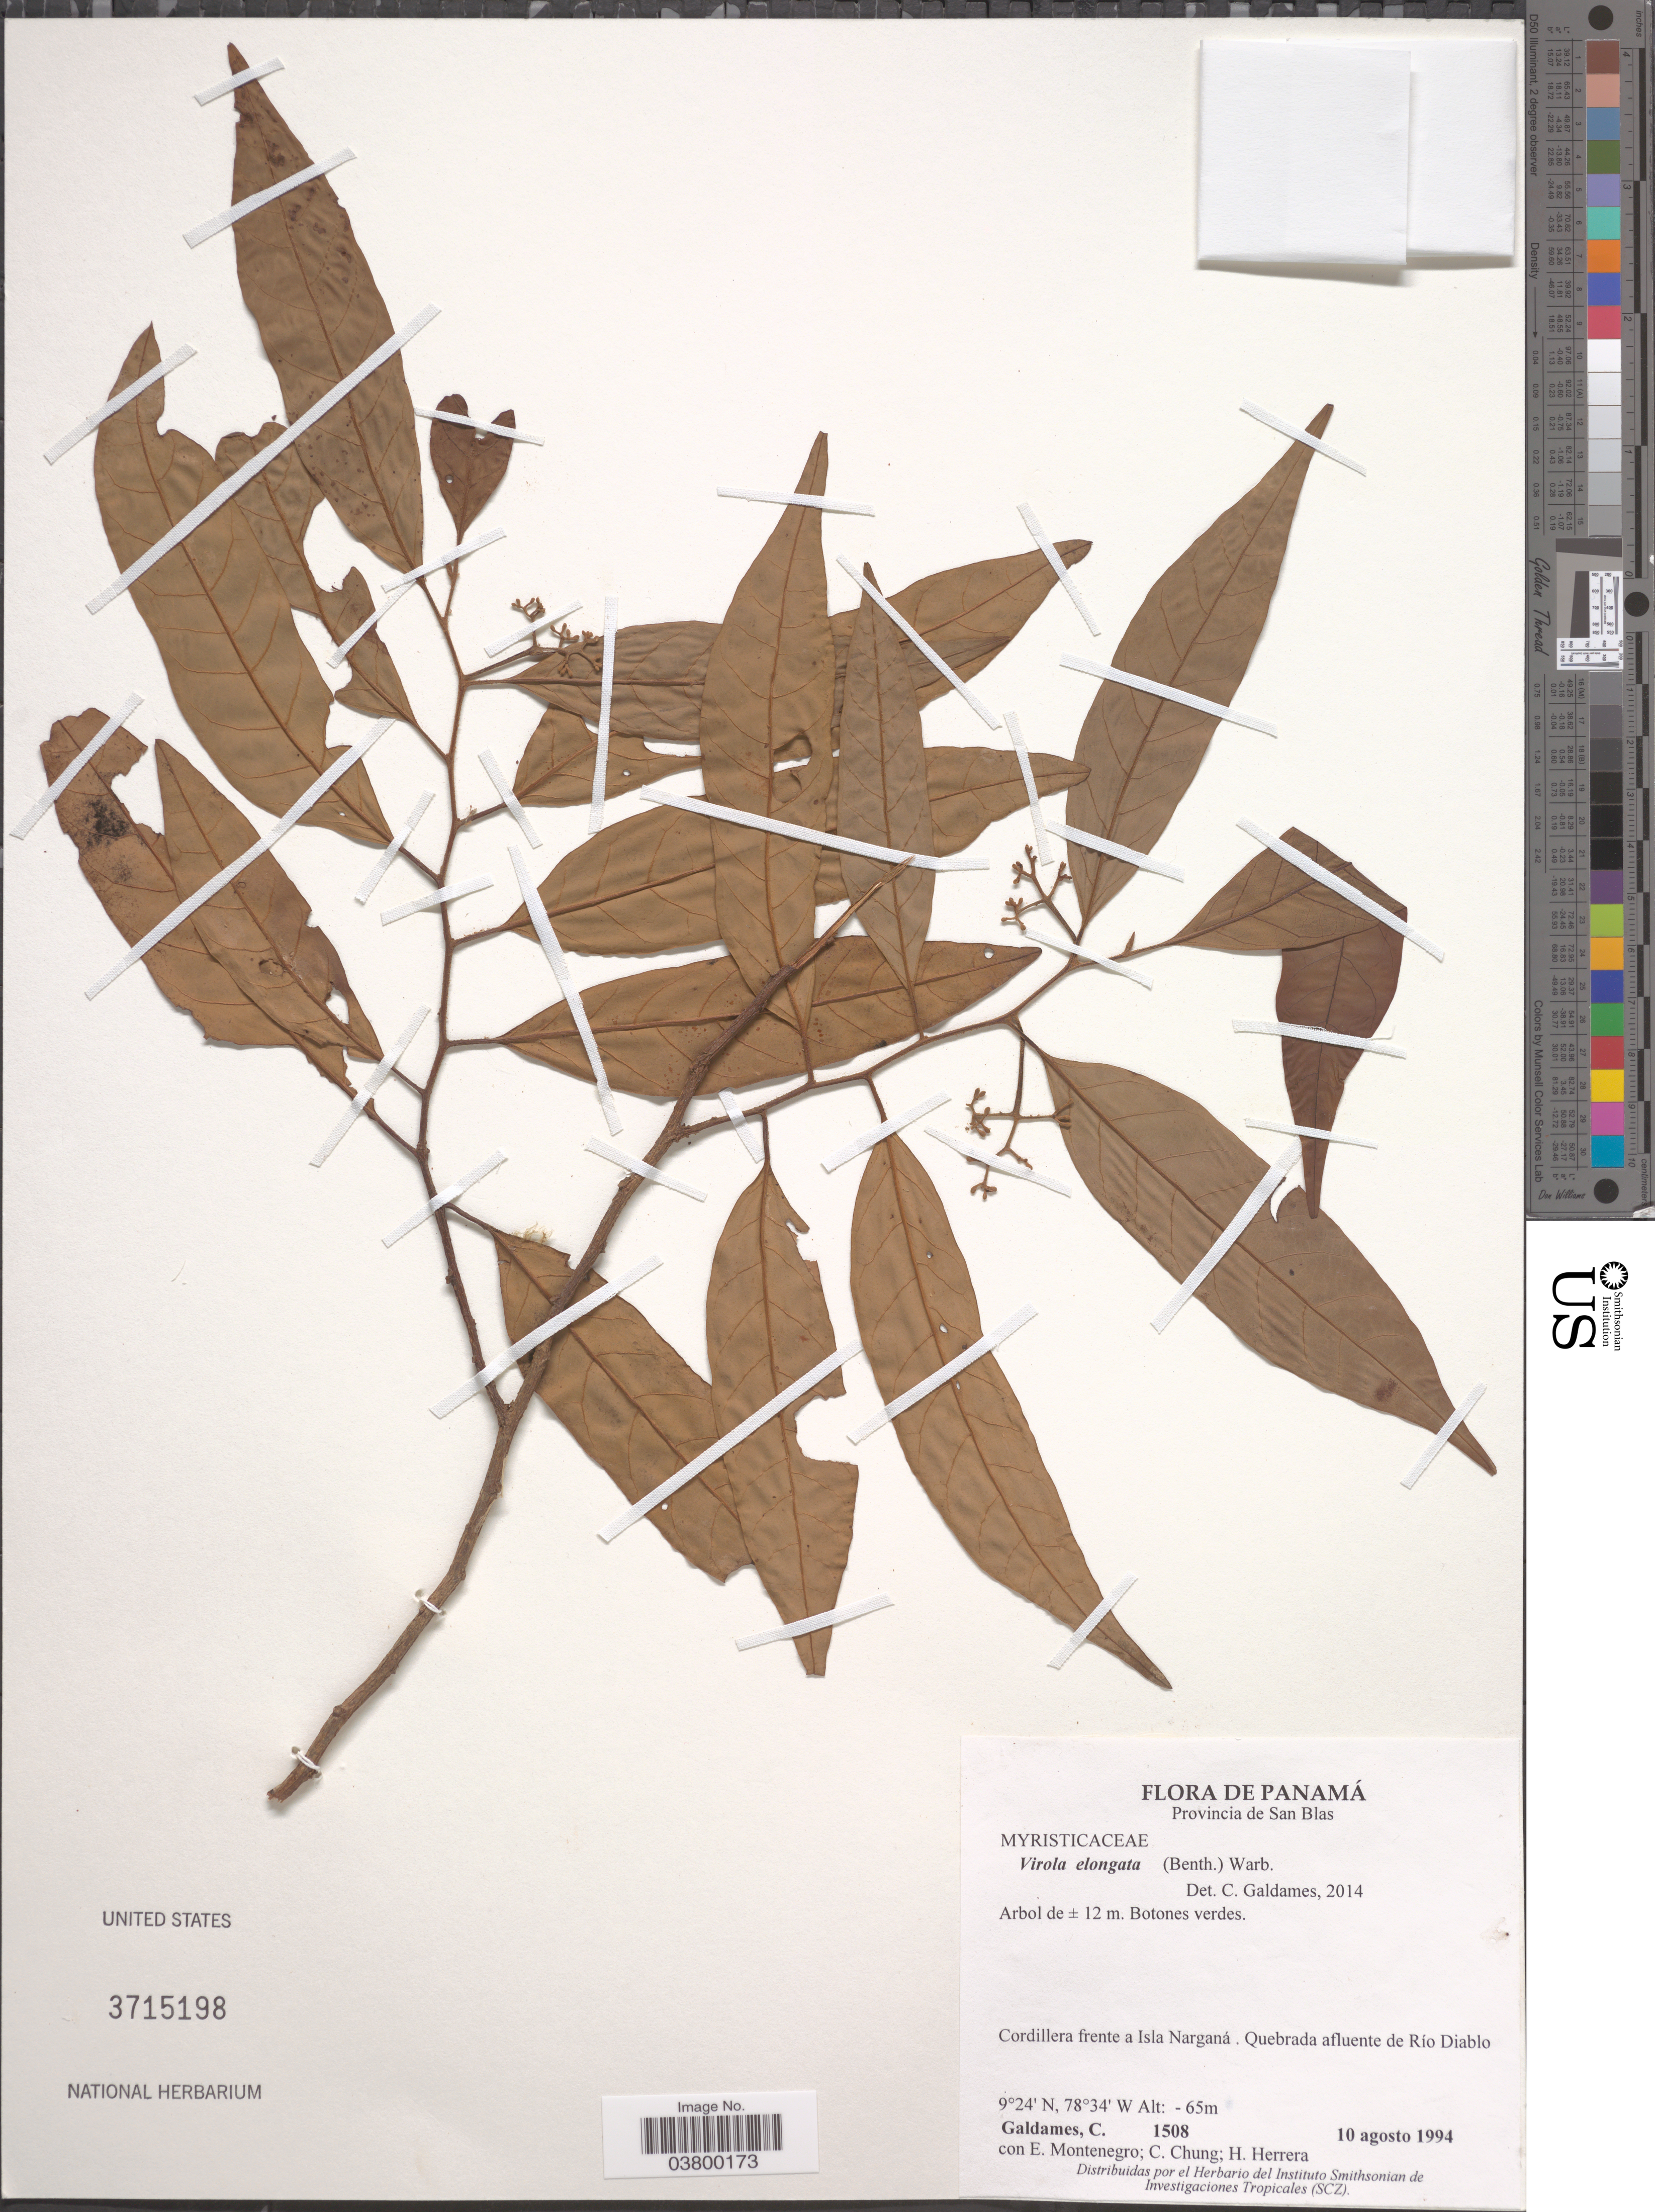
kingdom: Plantae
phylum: Tracheophyta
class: Magnoliopsida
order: Magnoliales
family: Myristicaceae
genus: Virola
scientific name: Virola elongata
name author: (Benth.) Warb.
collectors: C. Galdames, E. Montenegro, C. Chung & H. Herrera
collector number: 1508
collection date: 1994-08-10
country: Panama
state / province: Kuna Yala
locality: Provincia de San Blas. Cordillera frente a Isla Narganá. Quebrada afluente de Río Diablo.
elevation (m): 65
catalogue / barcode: US 3715198